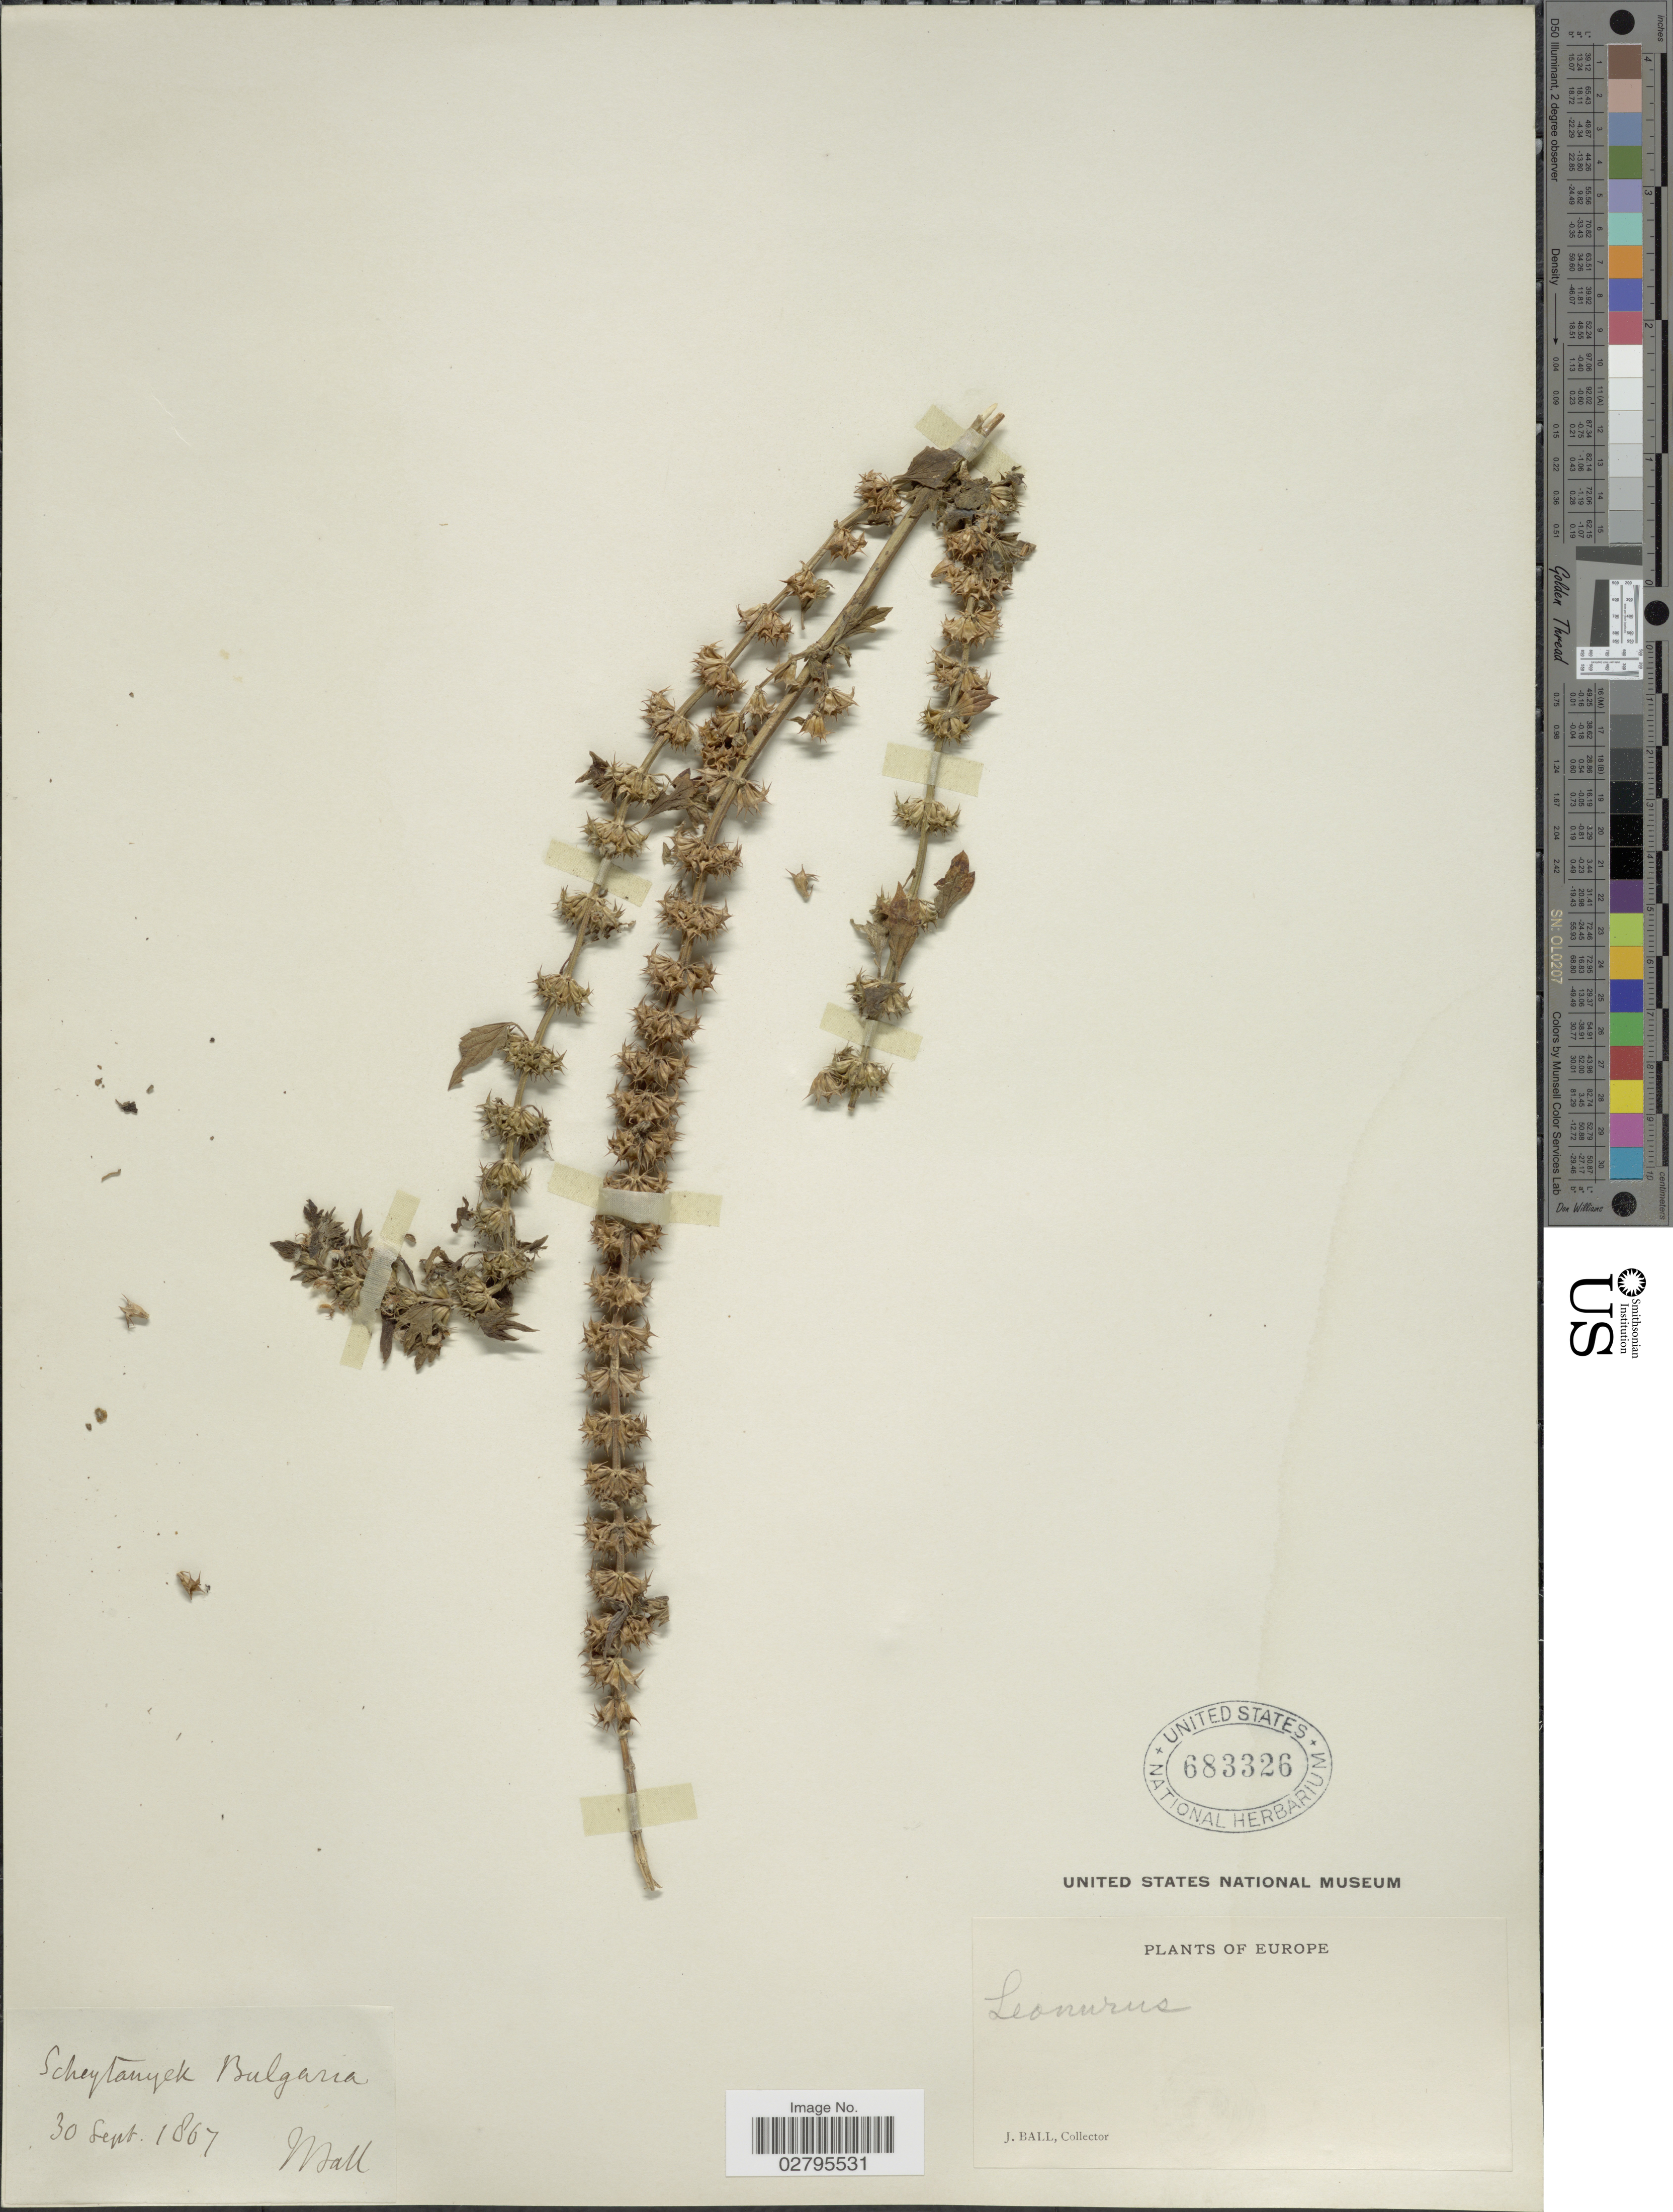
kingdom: Plantae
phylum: Tracheophyta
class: Magnoliopsida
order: Lamiales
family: Lamiaceae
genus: Leonurus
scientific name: Leonurus sp.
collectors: J. Ball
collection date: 1867-09-30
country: Bulgaria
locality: Scheytanyck. [unsure placement]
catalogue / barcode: US 683326